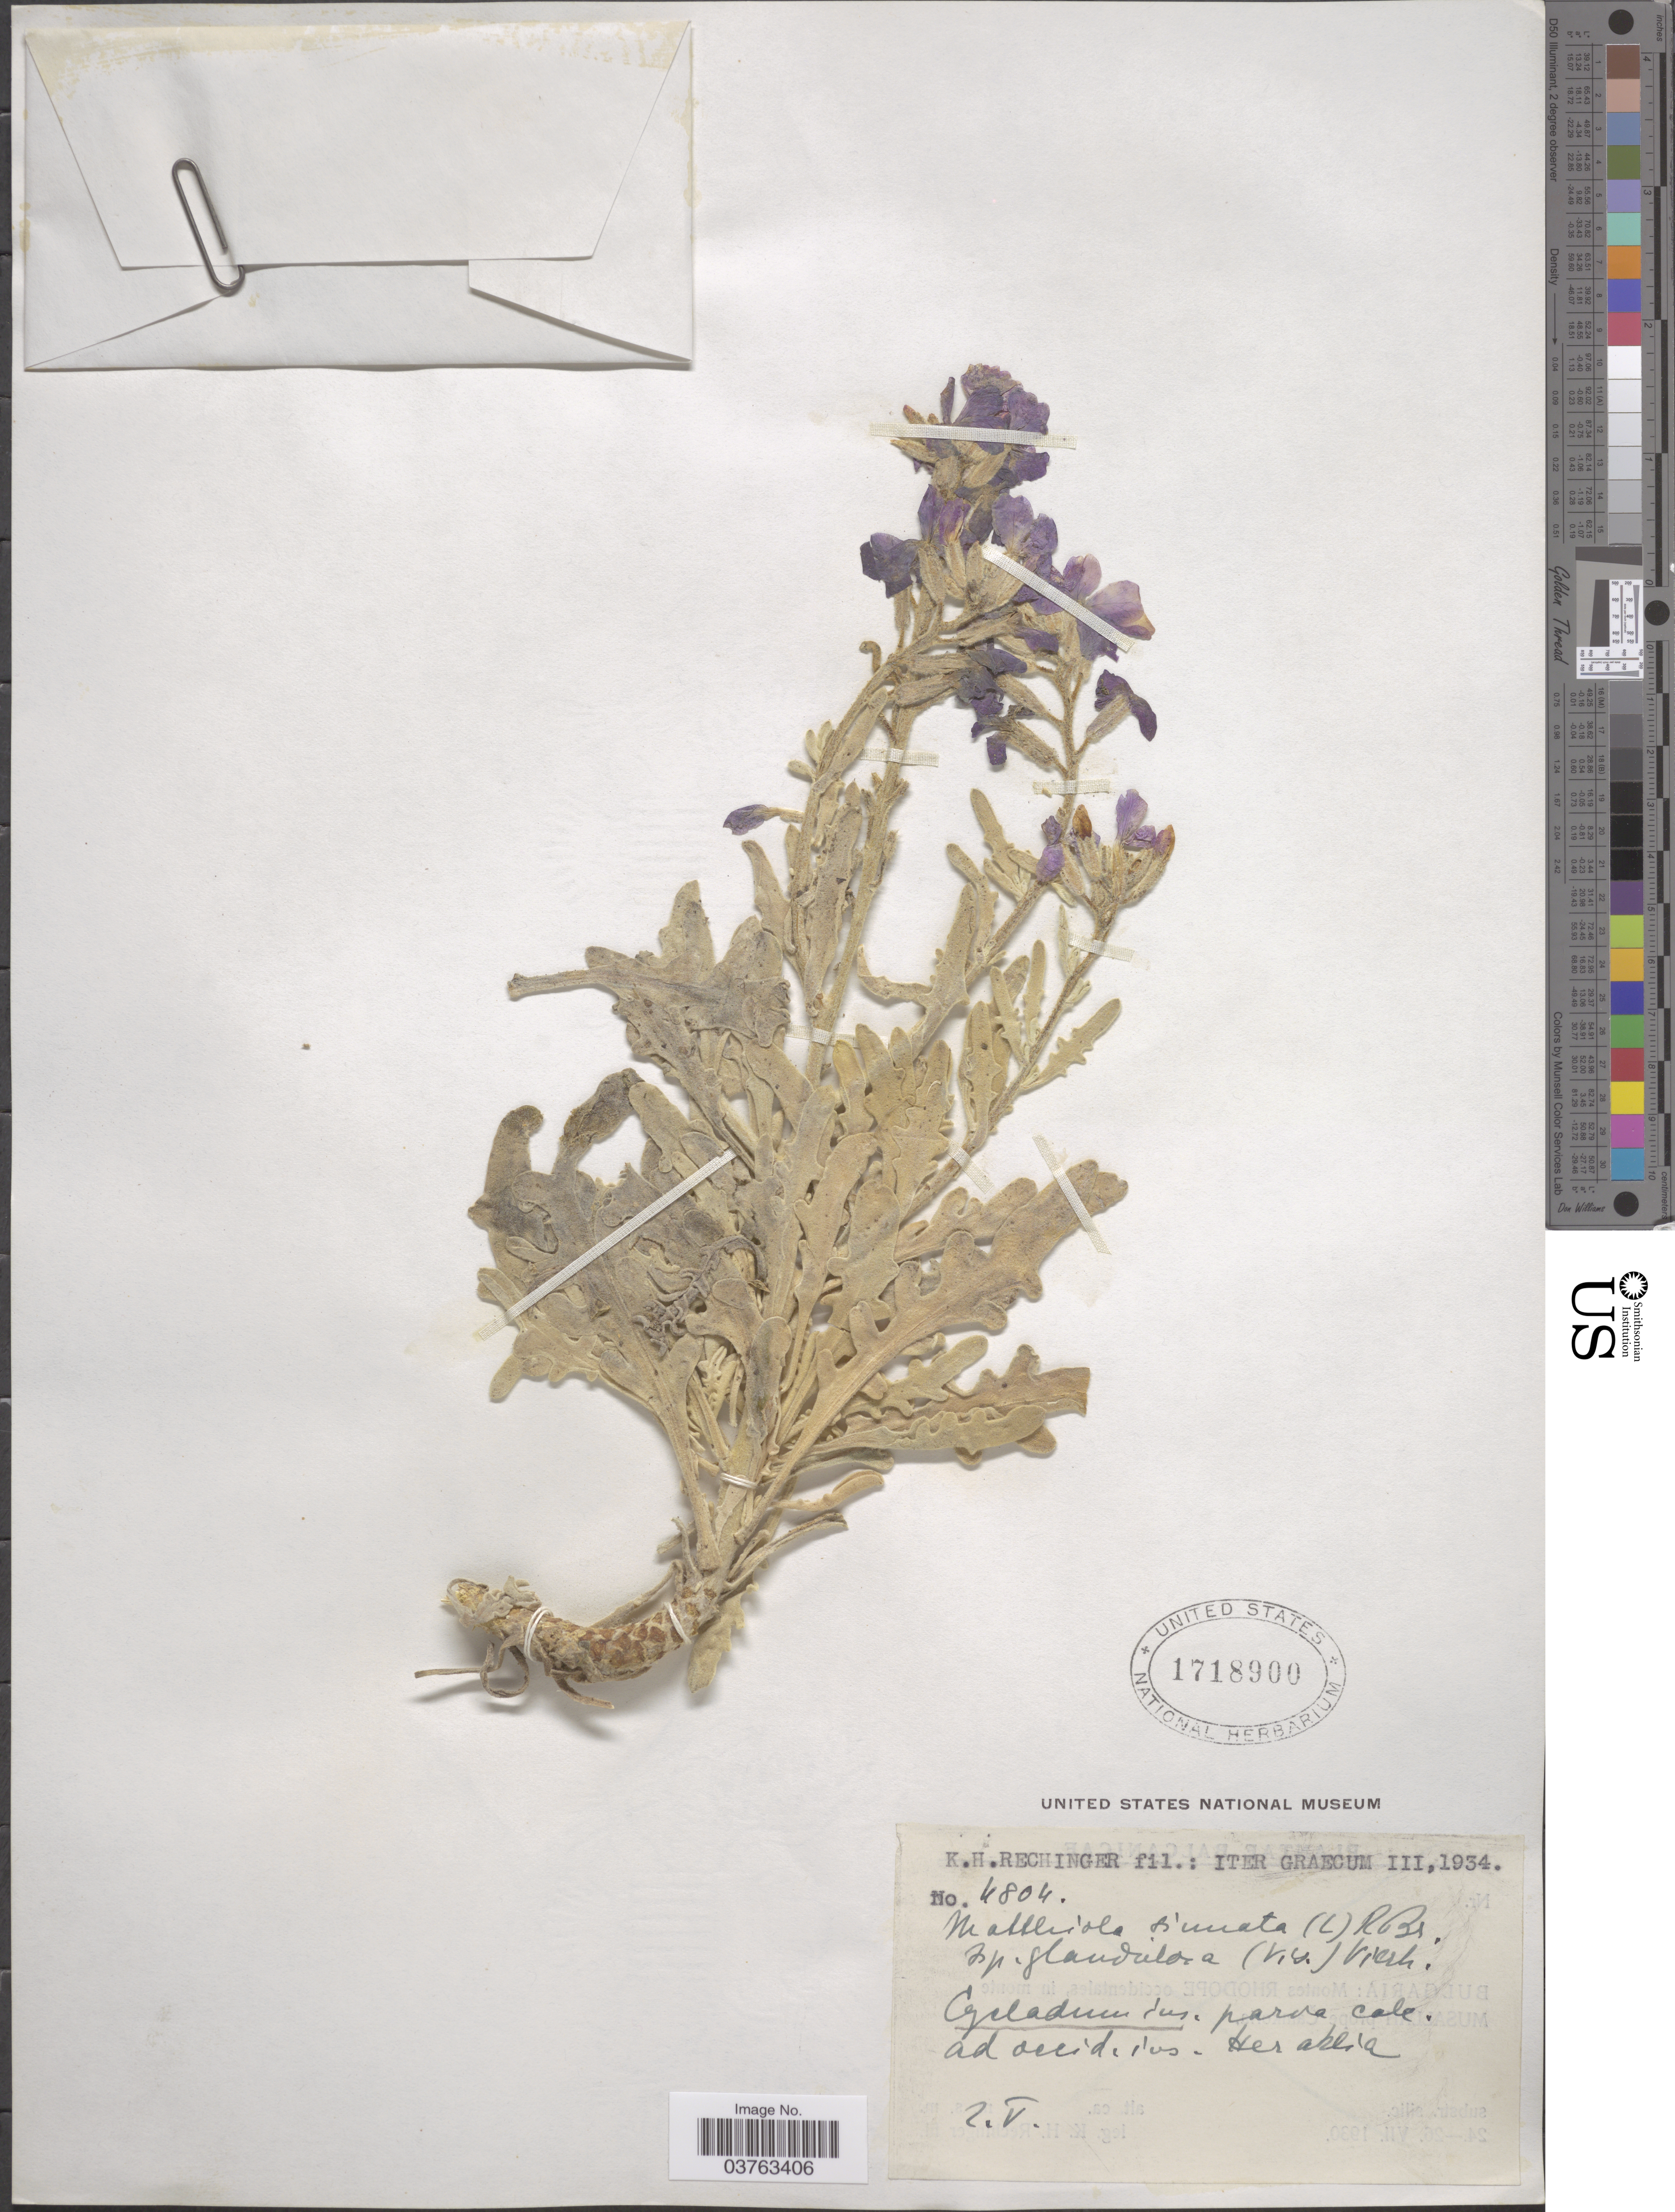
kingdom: Plantae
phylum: Tracheophyta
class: Magnoliopsida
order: Brassicales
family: Brassicaceae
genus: Matthiola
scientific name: Matthiola sinuata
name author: W.T. Aiton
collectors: K. H. Rechinger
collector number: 4804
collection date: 1934-05-02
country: Greece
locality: Iter Græcum. Cycladum ins. parva calc. ad occid. ins. Heraklia.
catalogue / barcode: US 1718900